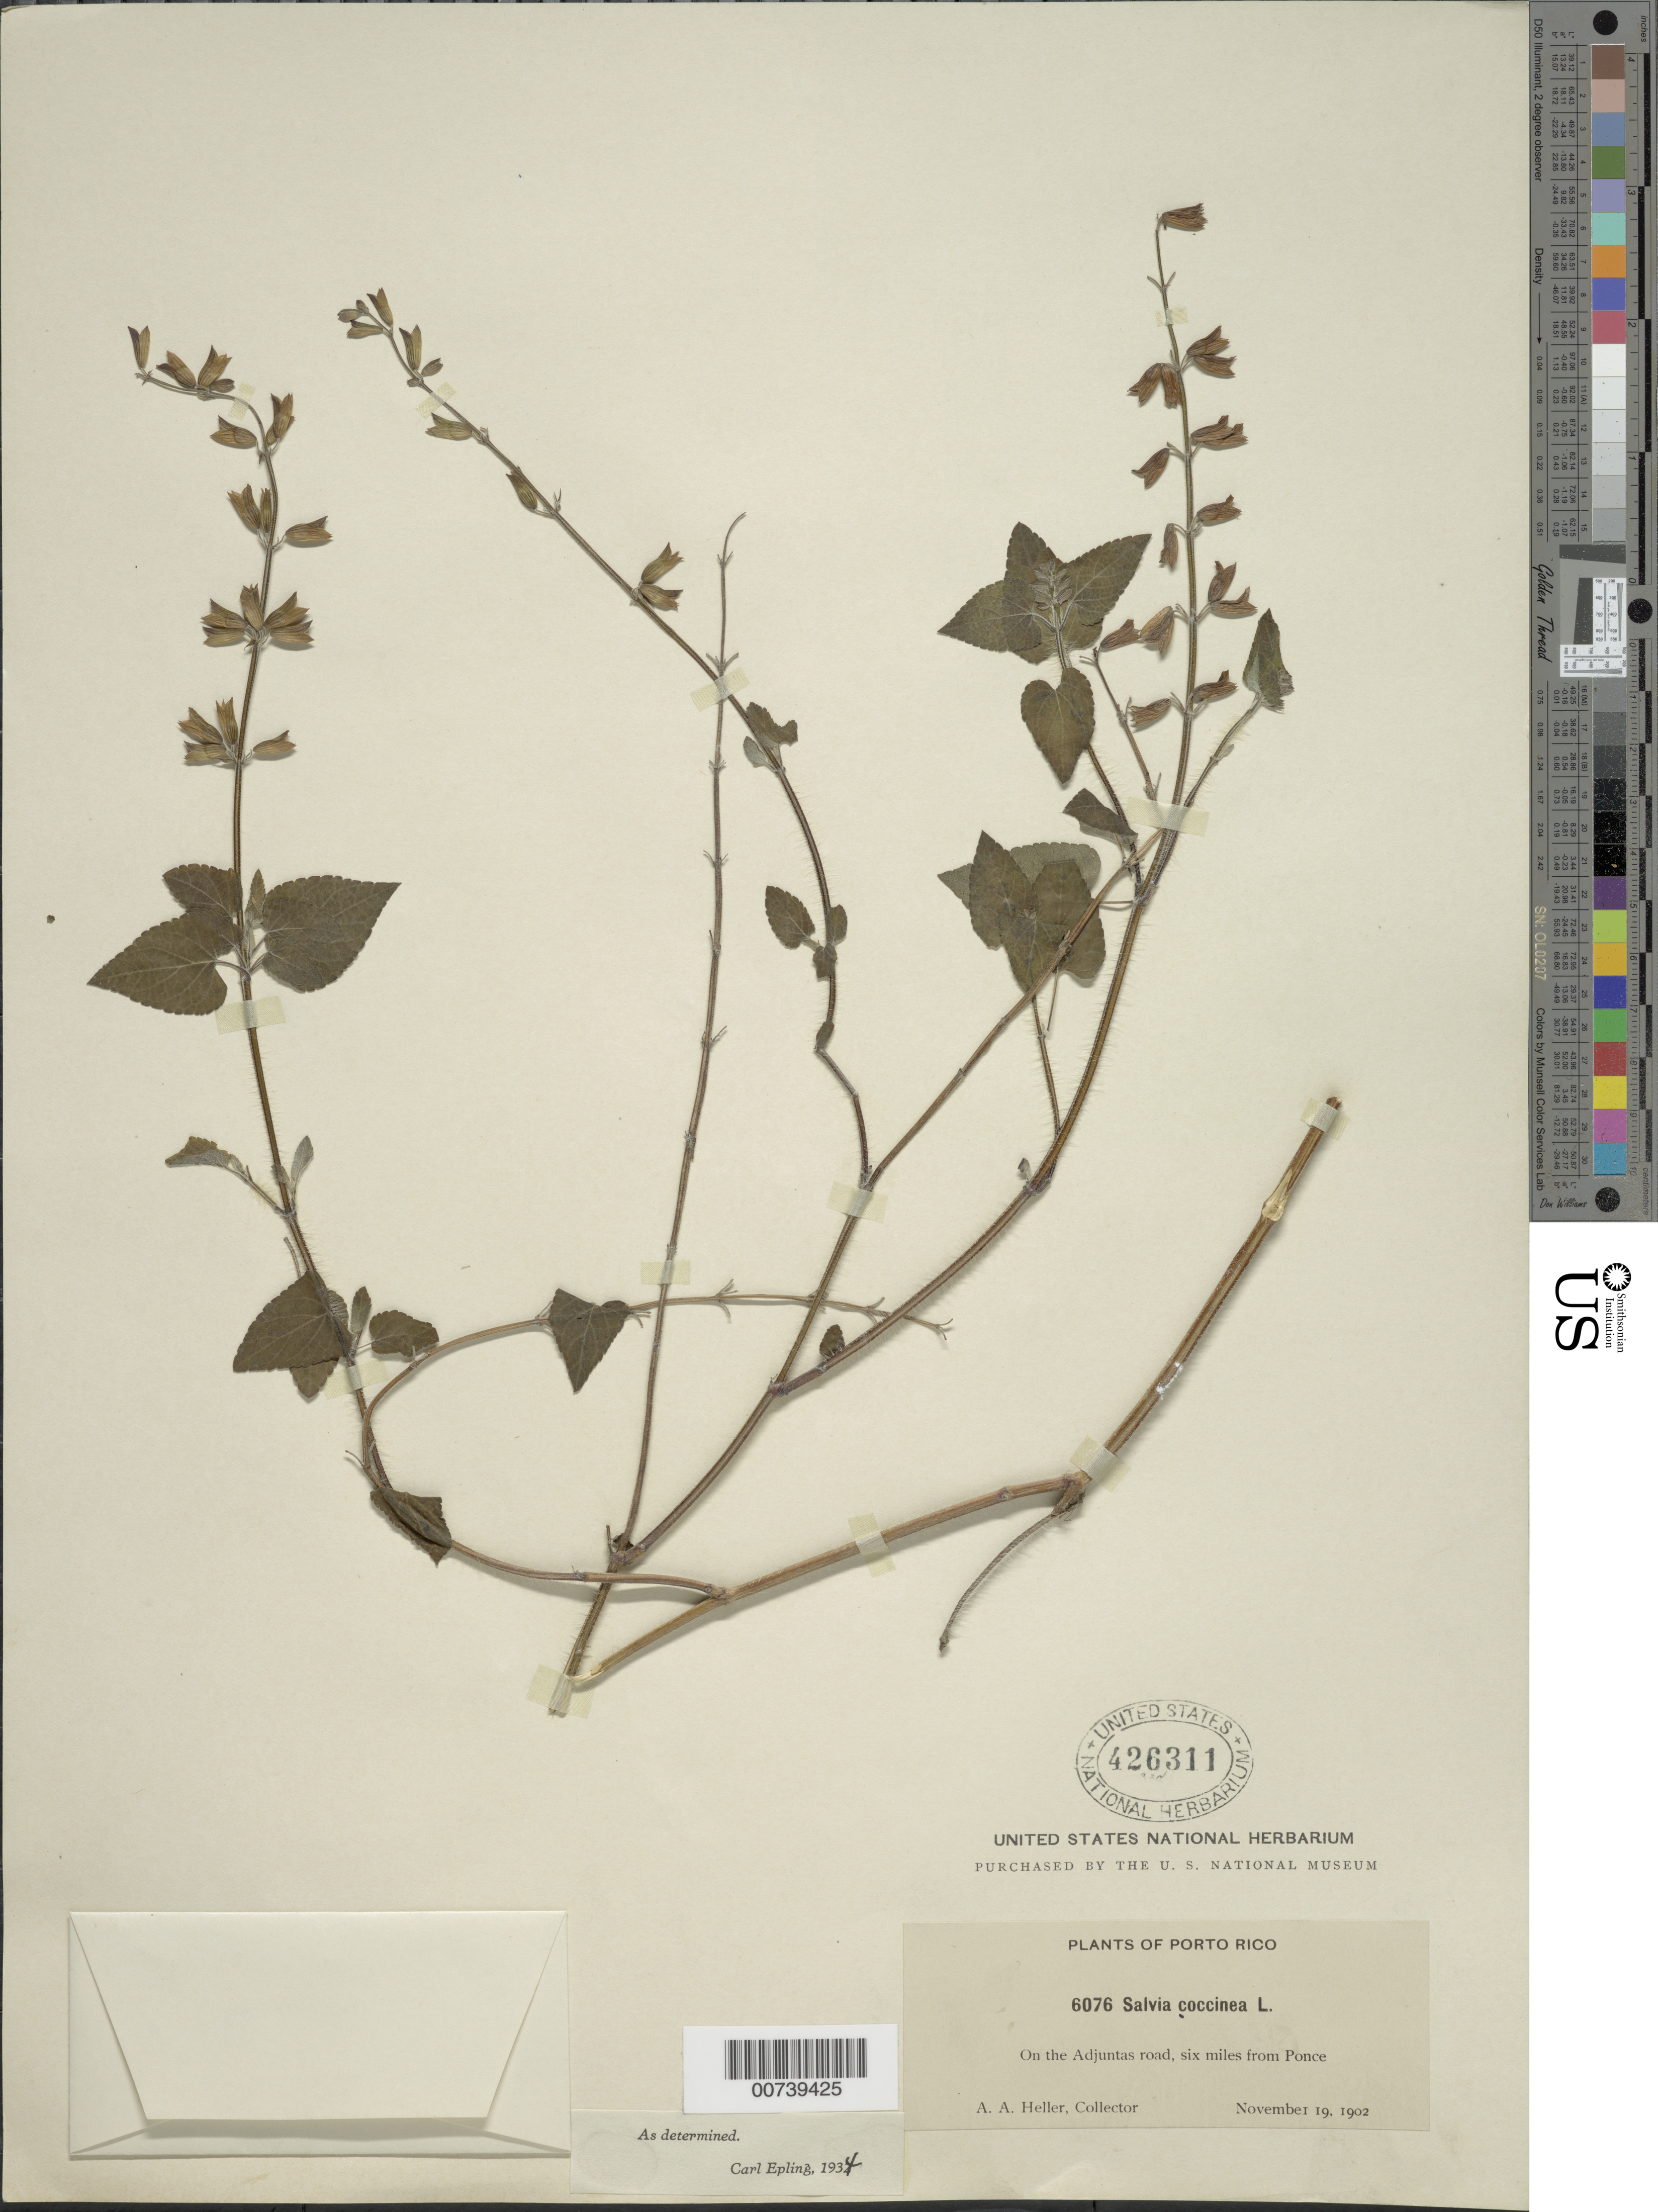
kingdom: Plantae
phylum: Tracheophyta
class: Magnoliopsida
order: Lamiales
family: Lamiaceae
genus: Salvia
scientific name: Salvia coccinea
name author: Buc'hoz ex Etl.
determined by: Epling, C. C.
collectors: A. A. Heller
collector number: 6076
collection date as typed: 19 Nov 1902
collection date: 1902-11-19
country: Puerto Rico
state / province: Ponce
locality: On the Adjuntas road, 6 mi from Ponce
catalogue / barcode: US 426311